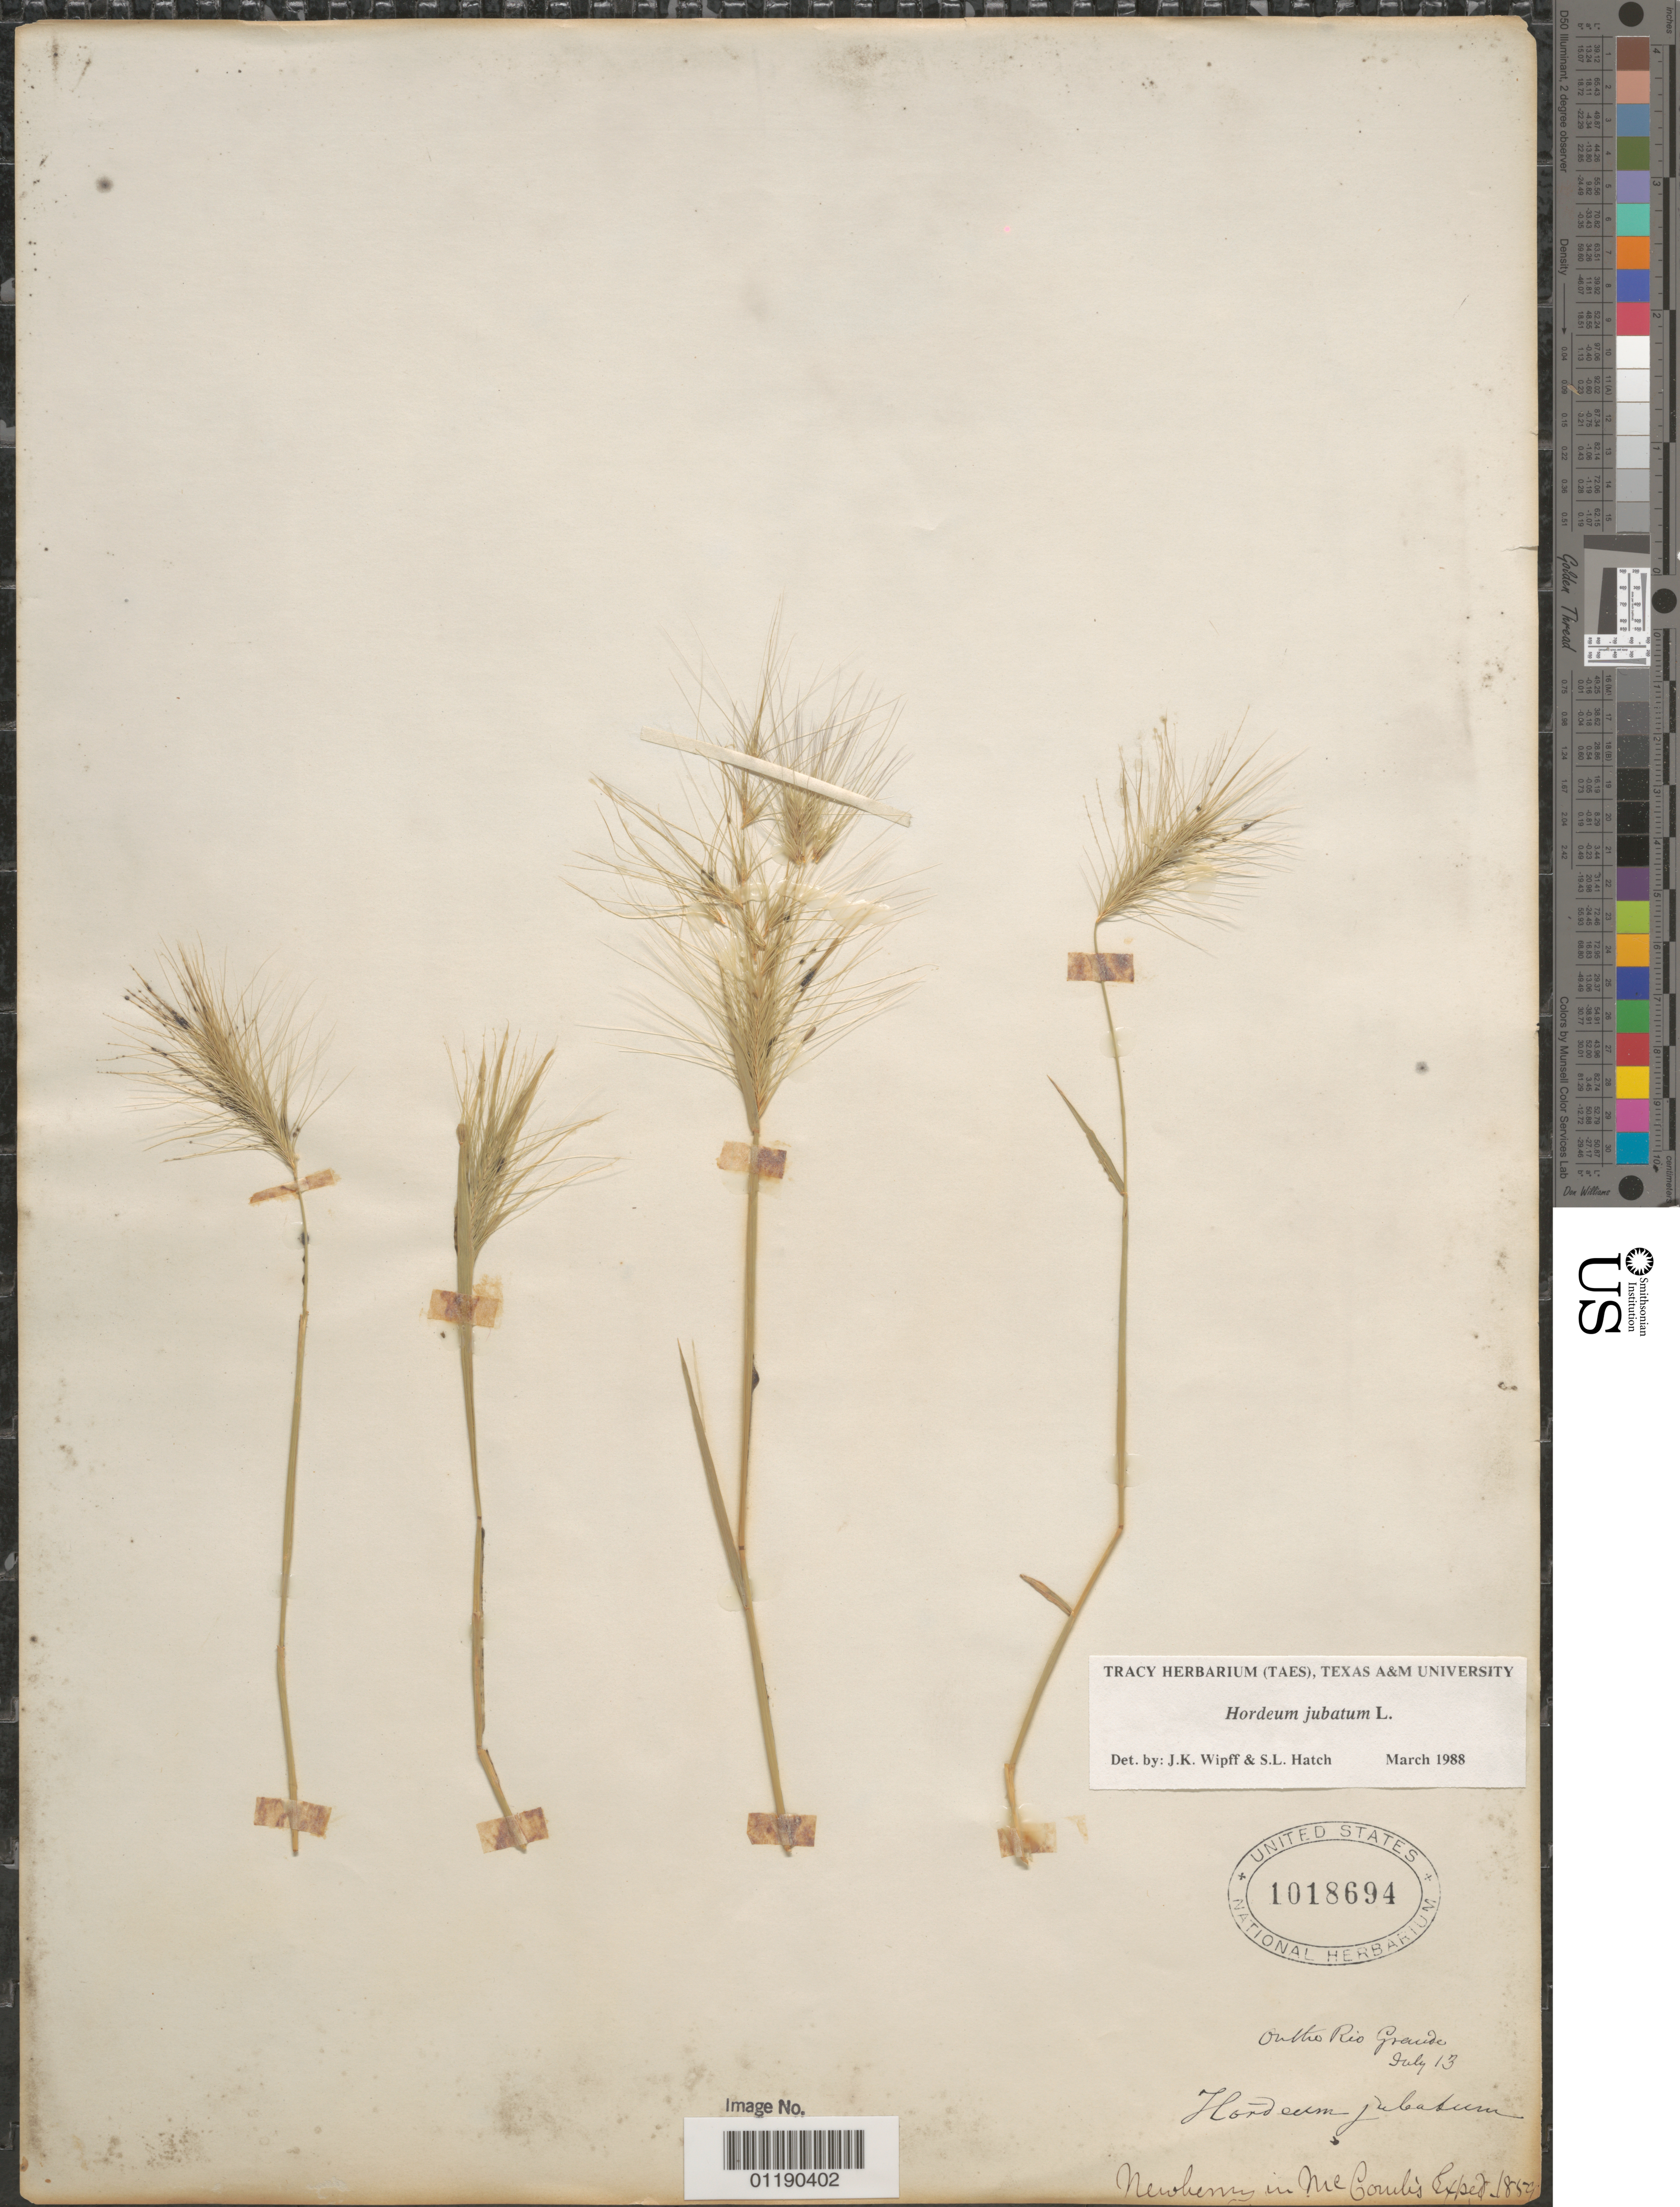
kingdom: Plantae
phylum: Tracheophyta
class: Liliopsida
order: Poales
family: Poaceae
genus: Hordeum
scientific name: Hordeum jubatum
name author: L.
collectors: Newberry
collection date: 1859-07-13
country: United States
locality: On the Rio Grande.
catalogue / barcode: US 1018694